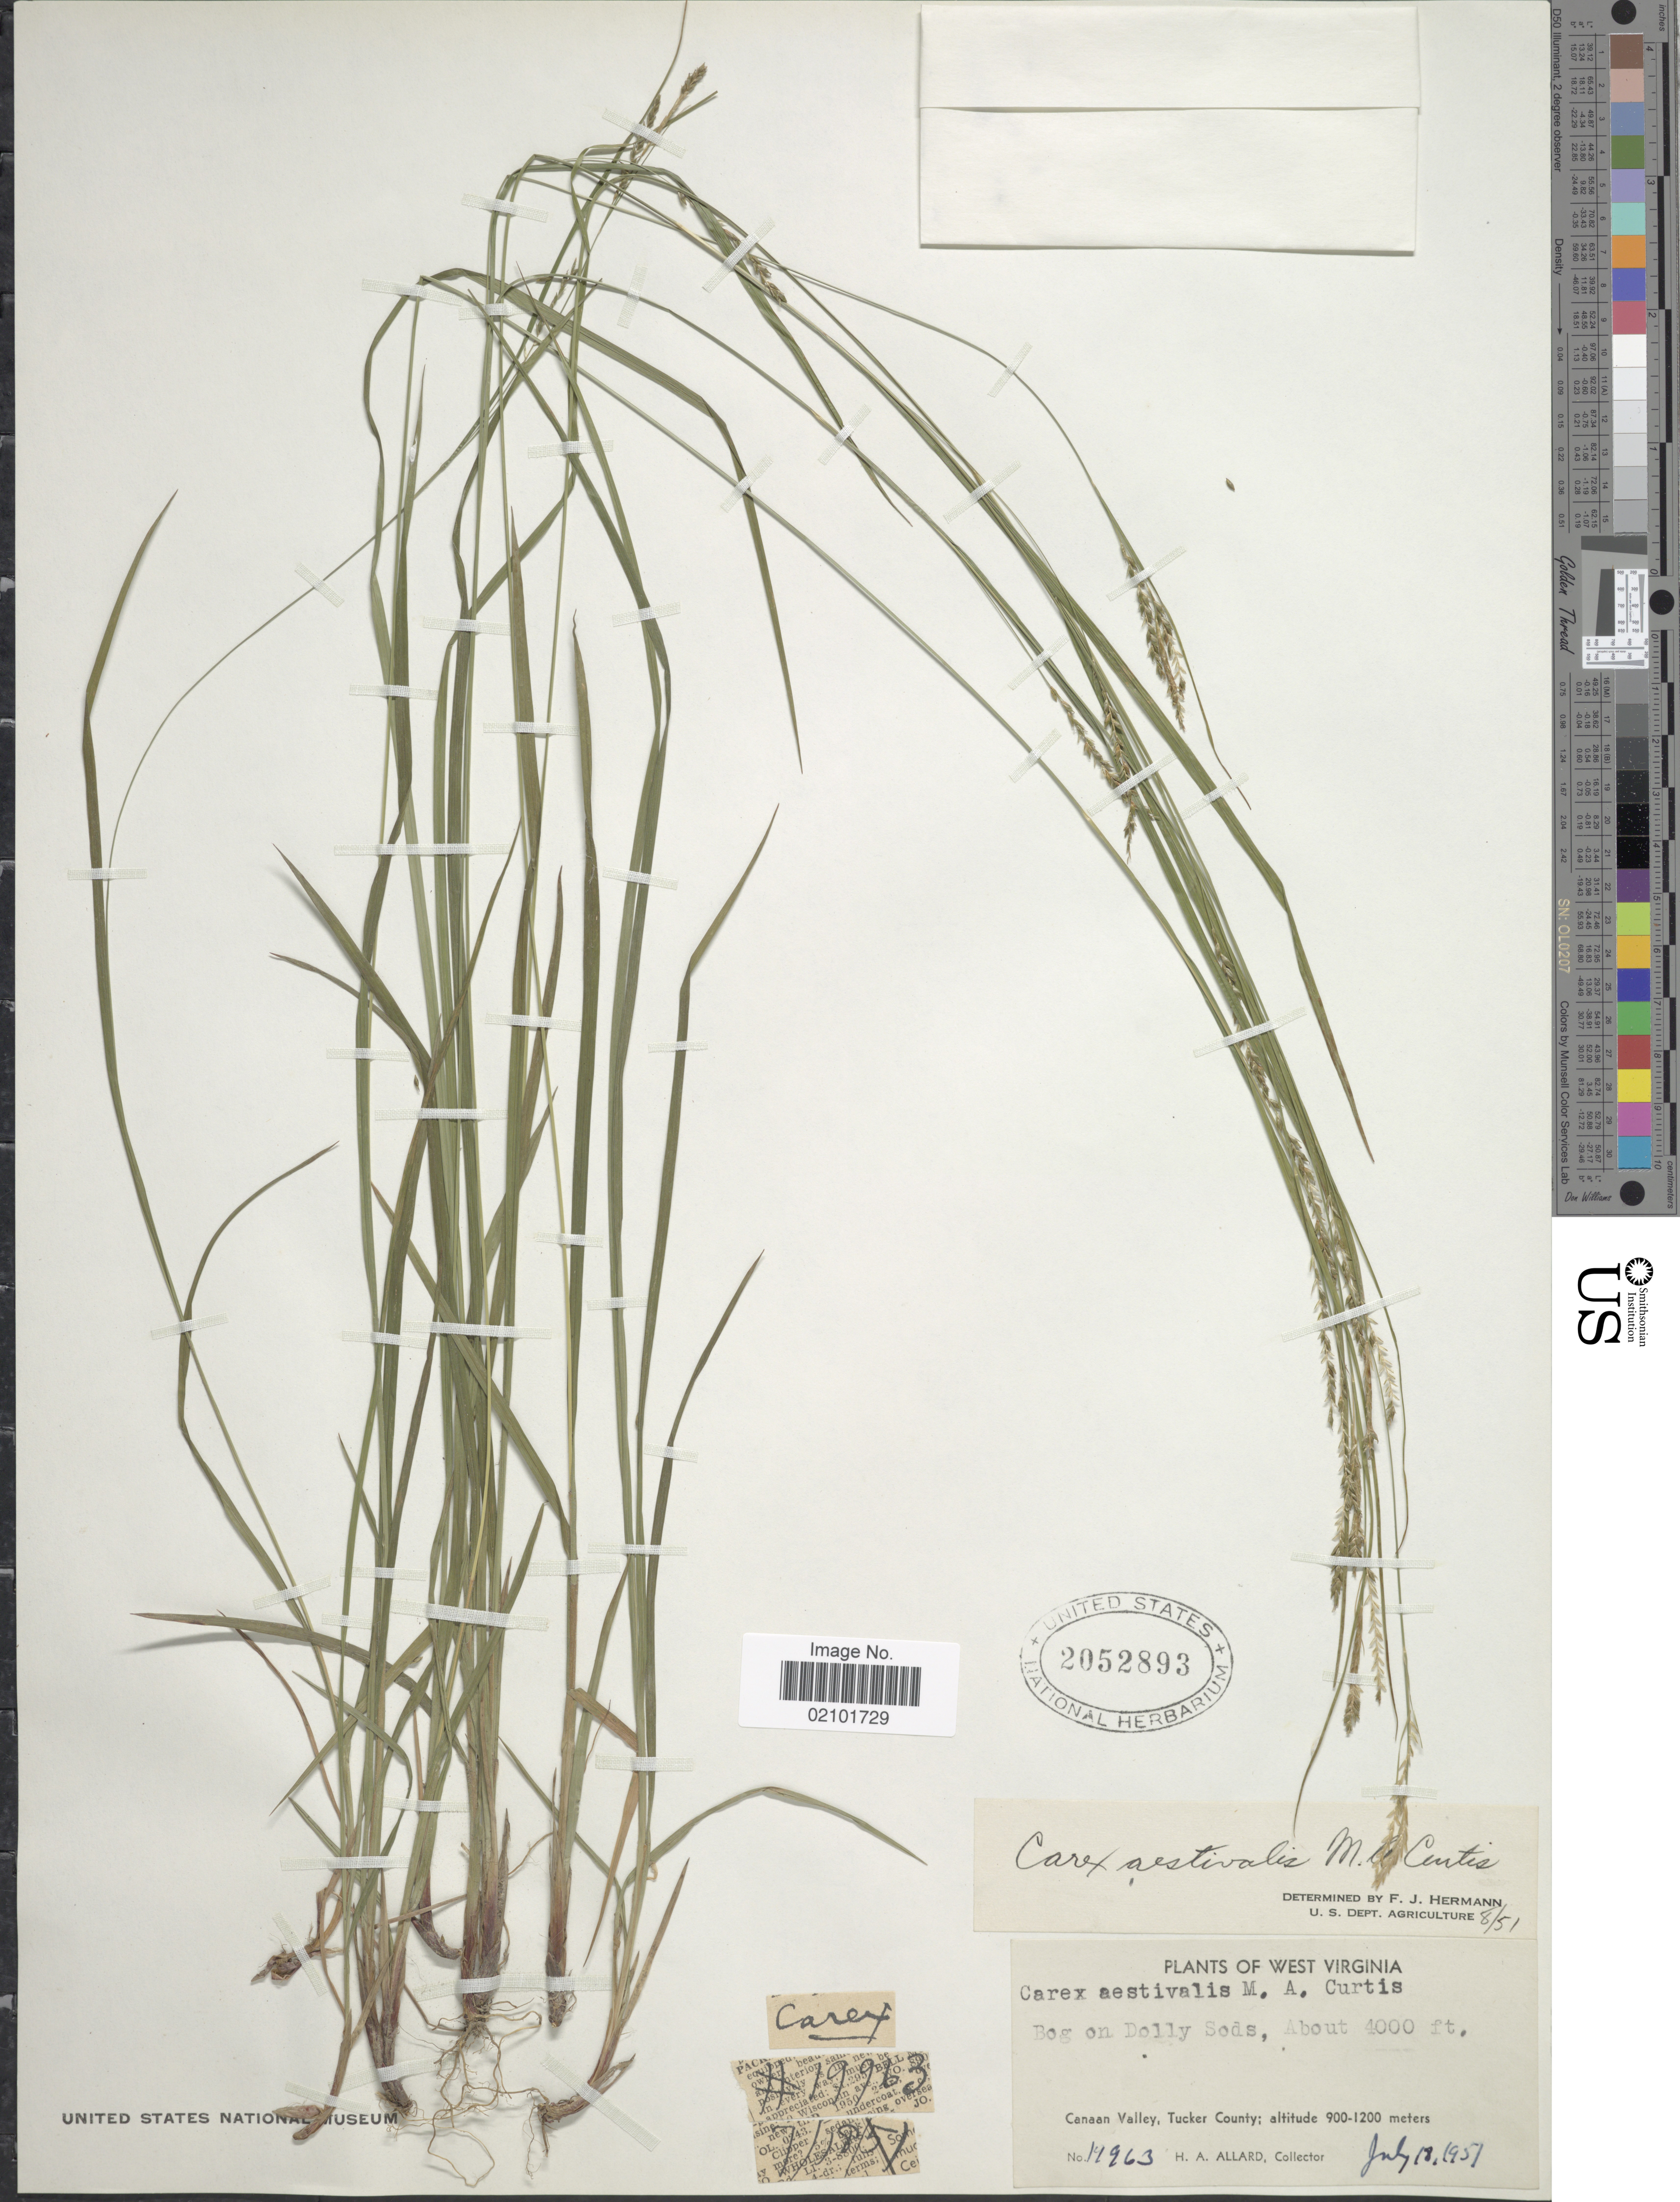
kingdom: Plantae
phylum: Tracheophyta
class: Liliopsida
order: Poales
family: Cyperaceae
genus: Carex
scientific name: Carex aestivalis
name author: M.A. Curtis ex A. Gray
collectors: H. A. Allard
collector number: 19963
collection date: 1951-07-18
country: United States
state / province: West Virginia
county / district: Tucker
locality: Dolly Sods. Canaan Valley, Tucker County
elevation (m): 1219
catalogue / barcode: US 2052893